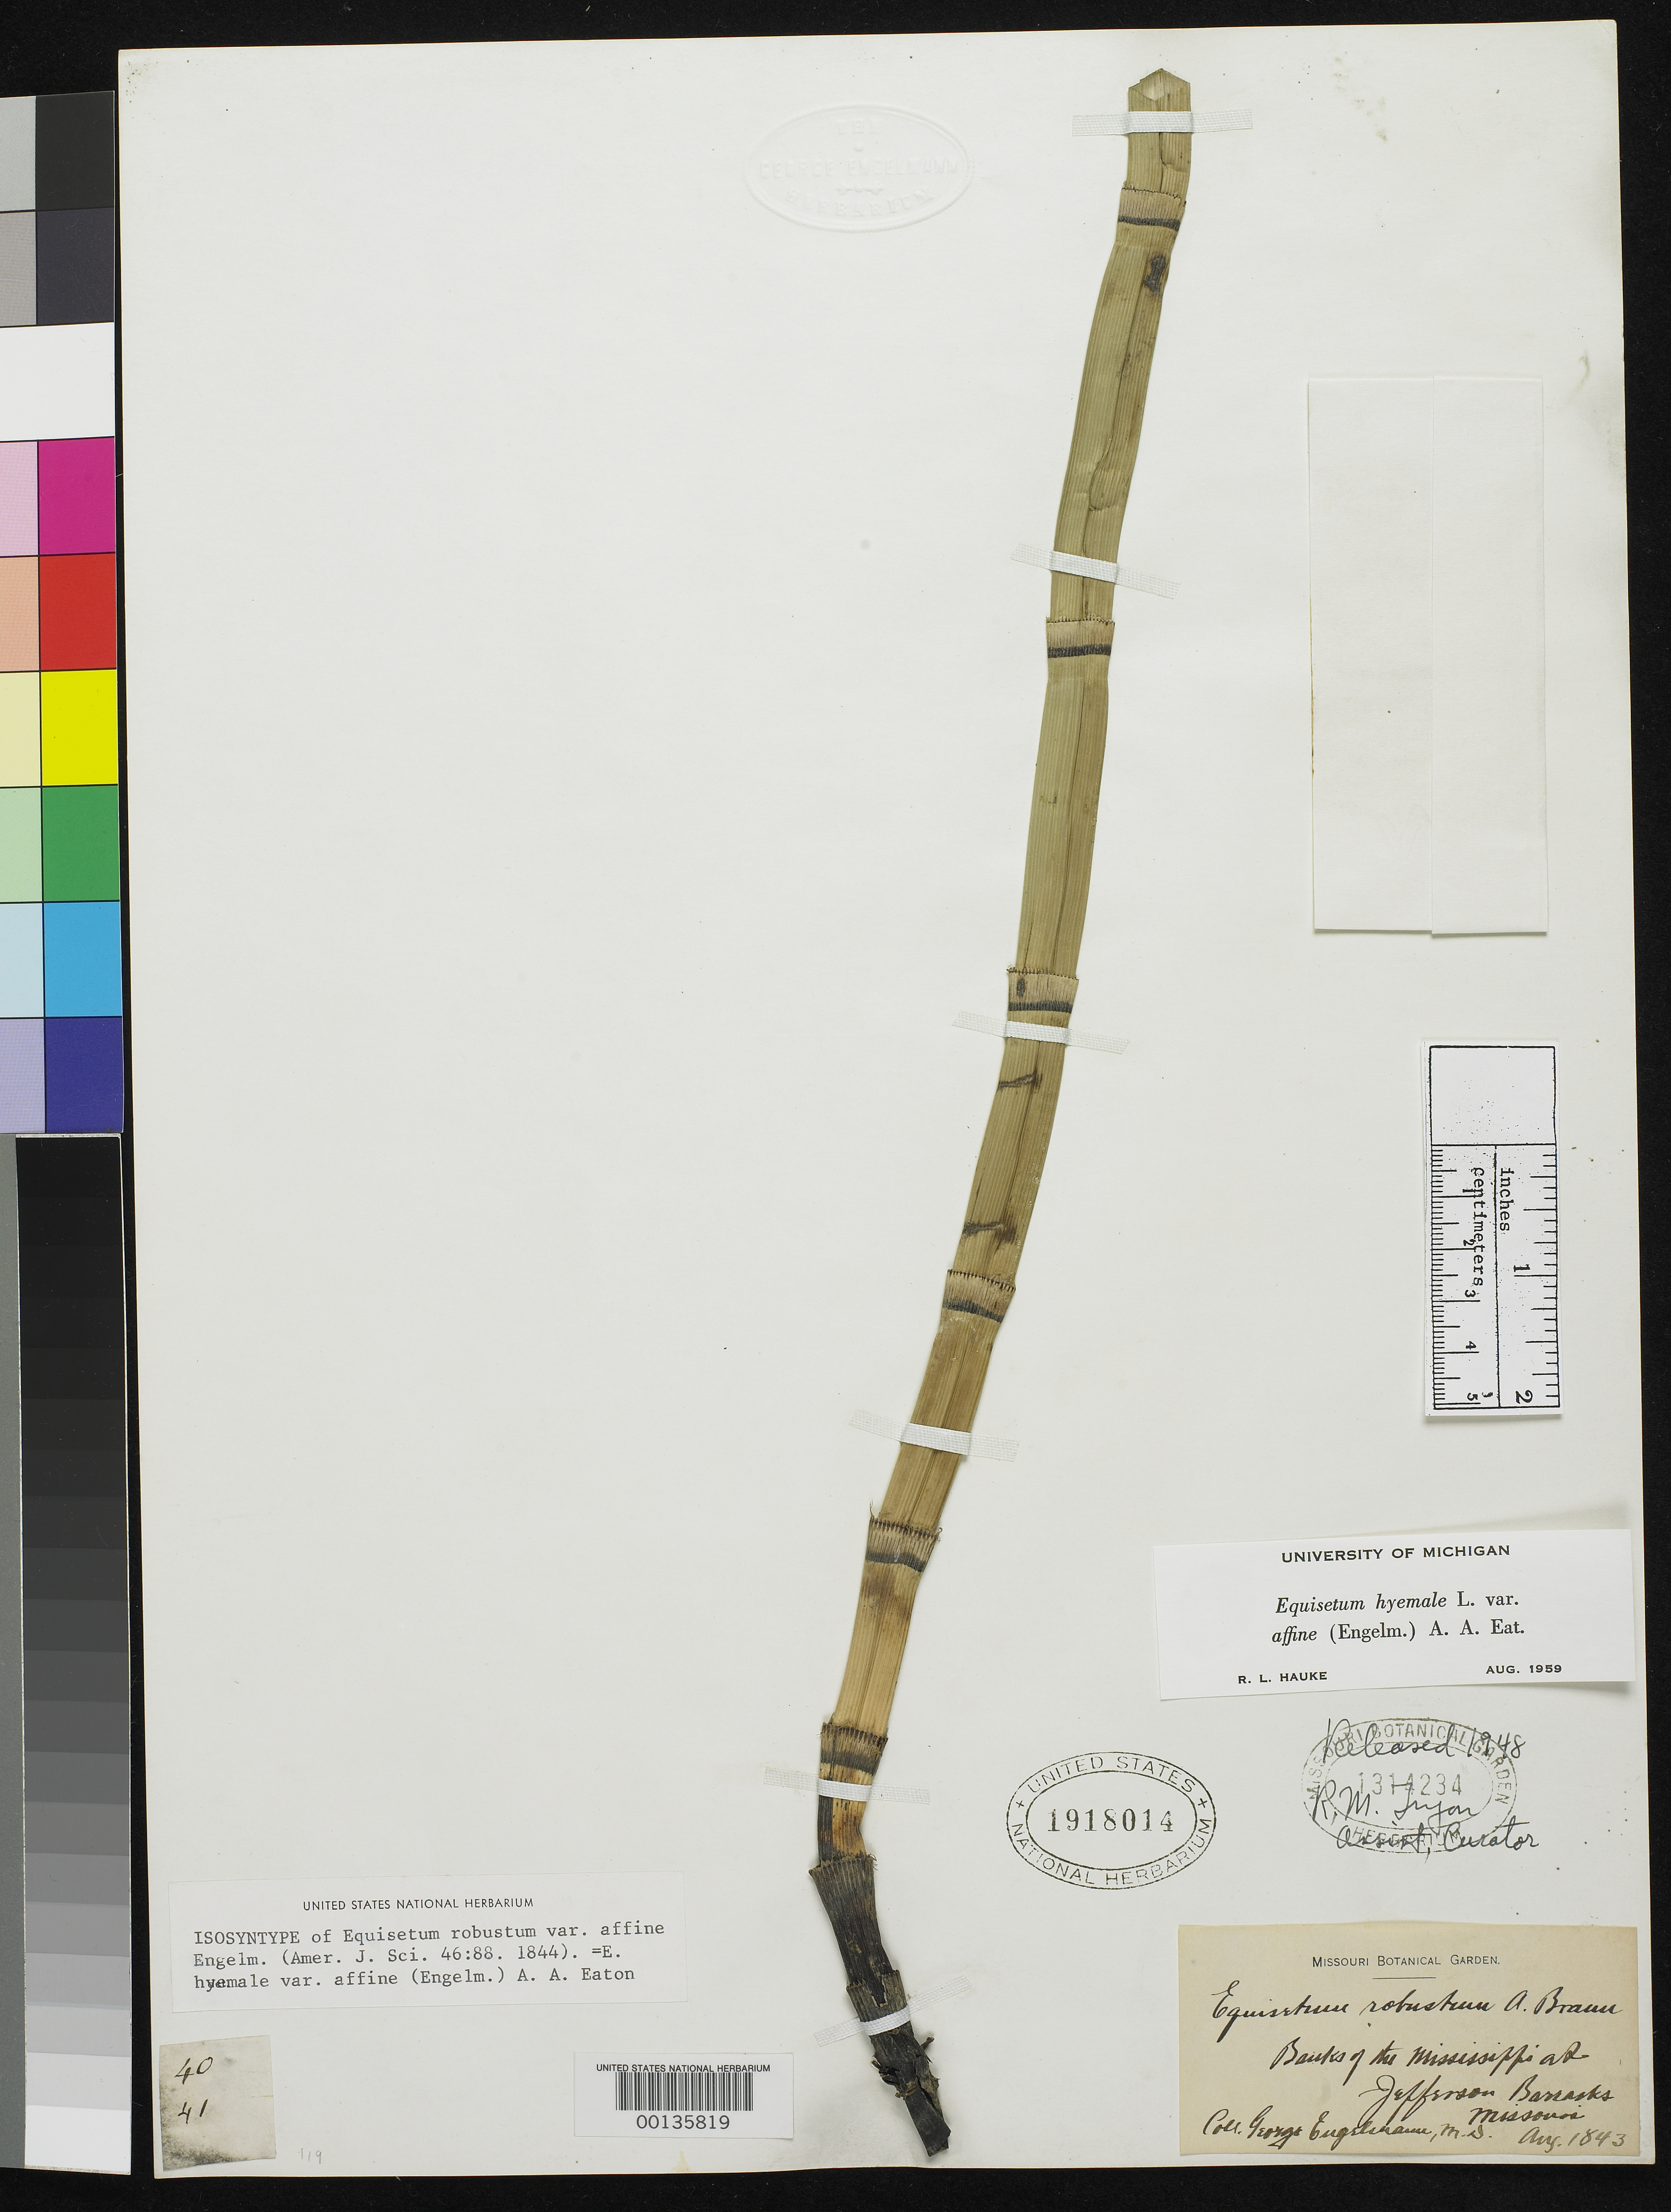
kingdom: Plantae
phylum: Tracheophyta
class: Polypodiopsida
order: Equisetales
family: Equisetaceae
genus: Equisetum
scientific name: Equisetum robustum var. affine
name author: Engelm.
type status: Isosyntype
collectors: G. Engelmann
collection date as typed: Aug 1843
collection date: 1843-08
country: United States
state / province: Missouri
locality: Jefferson Barracks.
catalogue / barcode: US 1918014